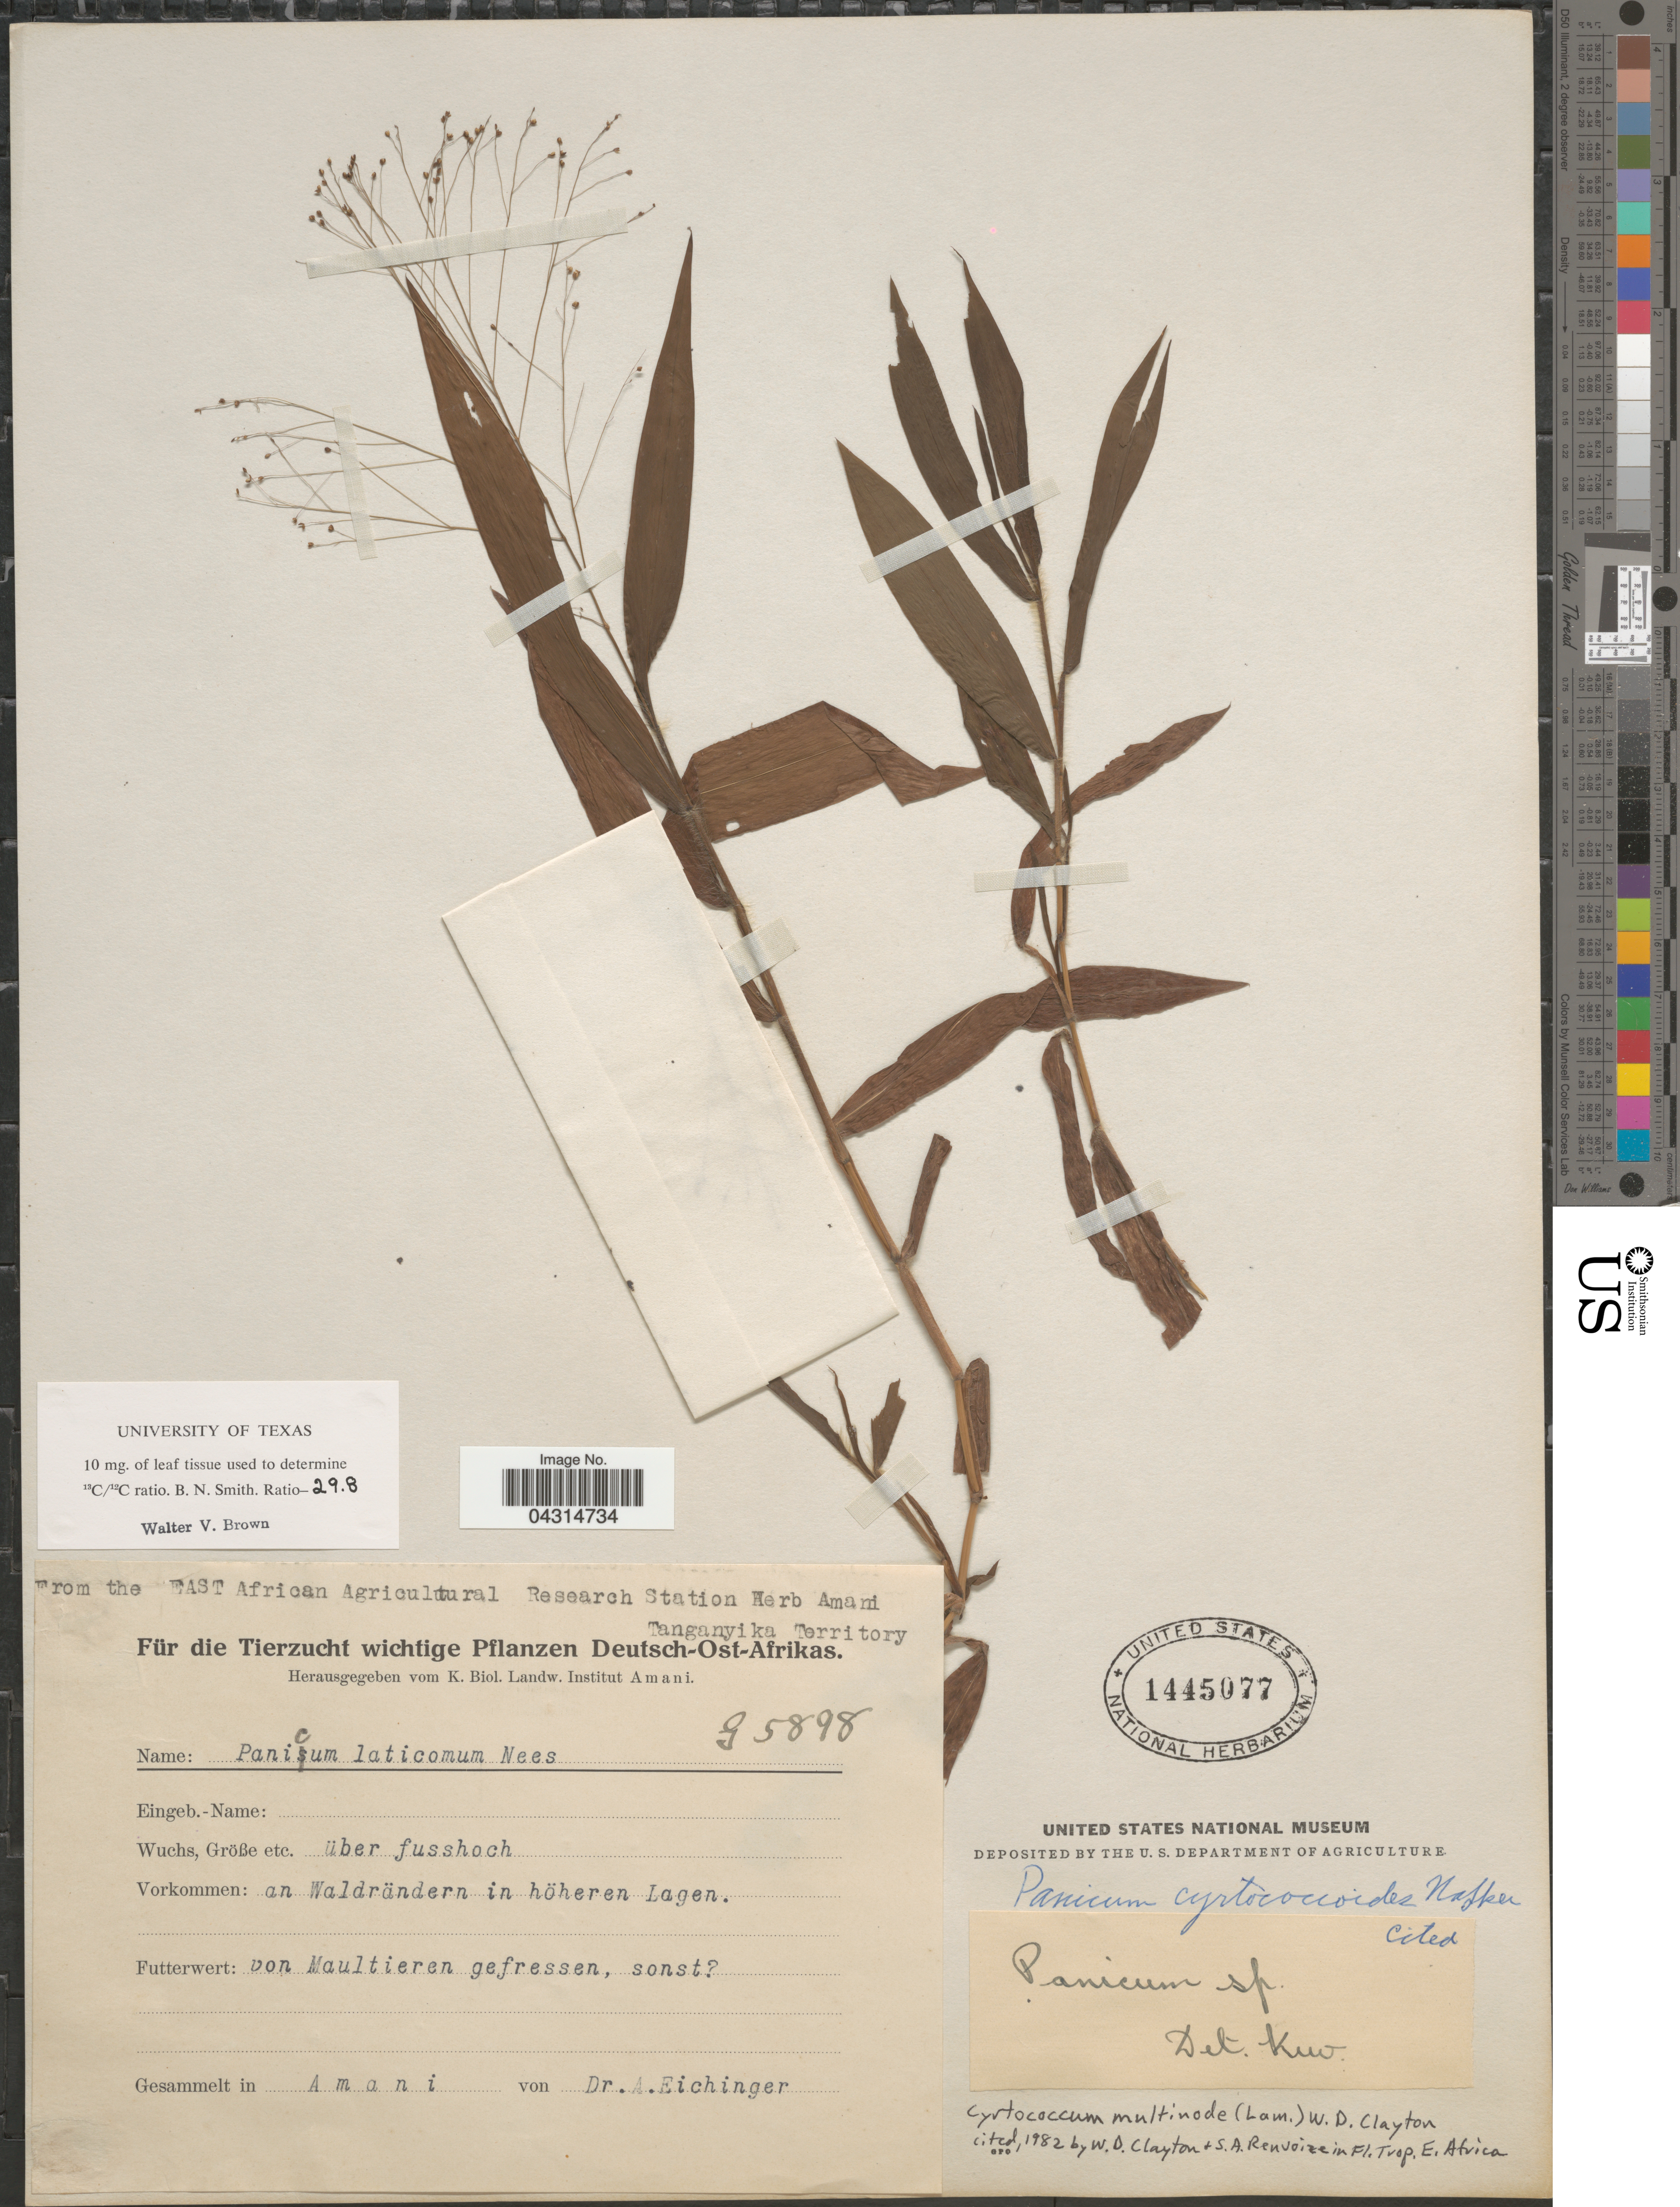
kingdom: Plantae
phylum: Tracheophyta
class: Liliopsida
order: Poales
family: Poaceae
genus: Cyrtococcum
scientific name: Cyrtococcum multinode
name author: (Lam.) Clayton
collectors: A. Eichinger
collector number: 95898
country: Tanzania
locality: Tanganyika Territory. Amani.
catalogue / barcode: US 1445077